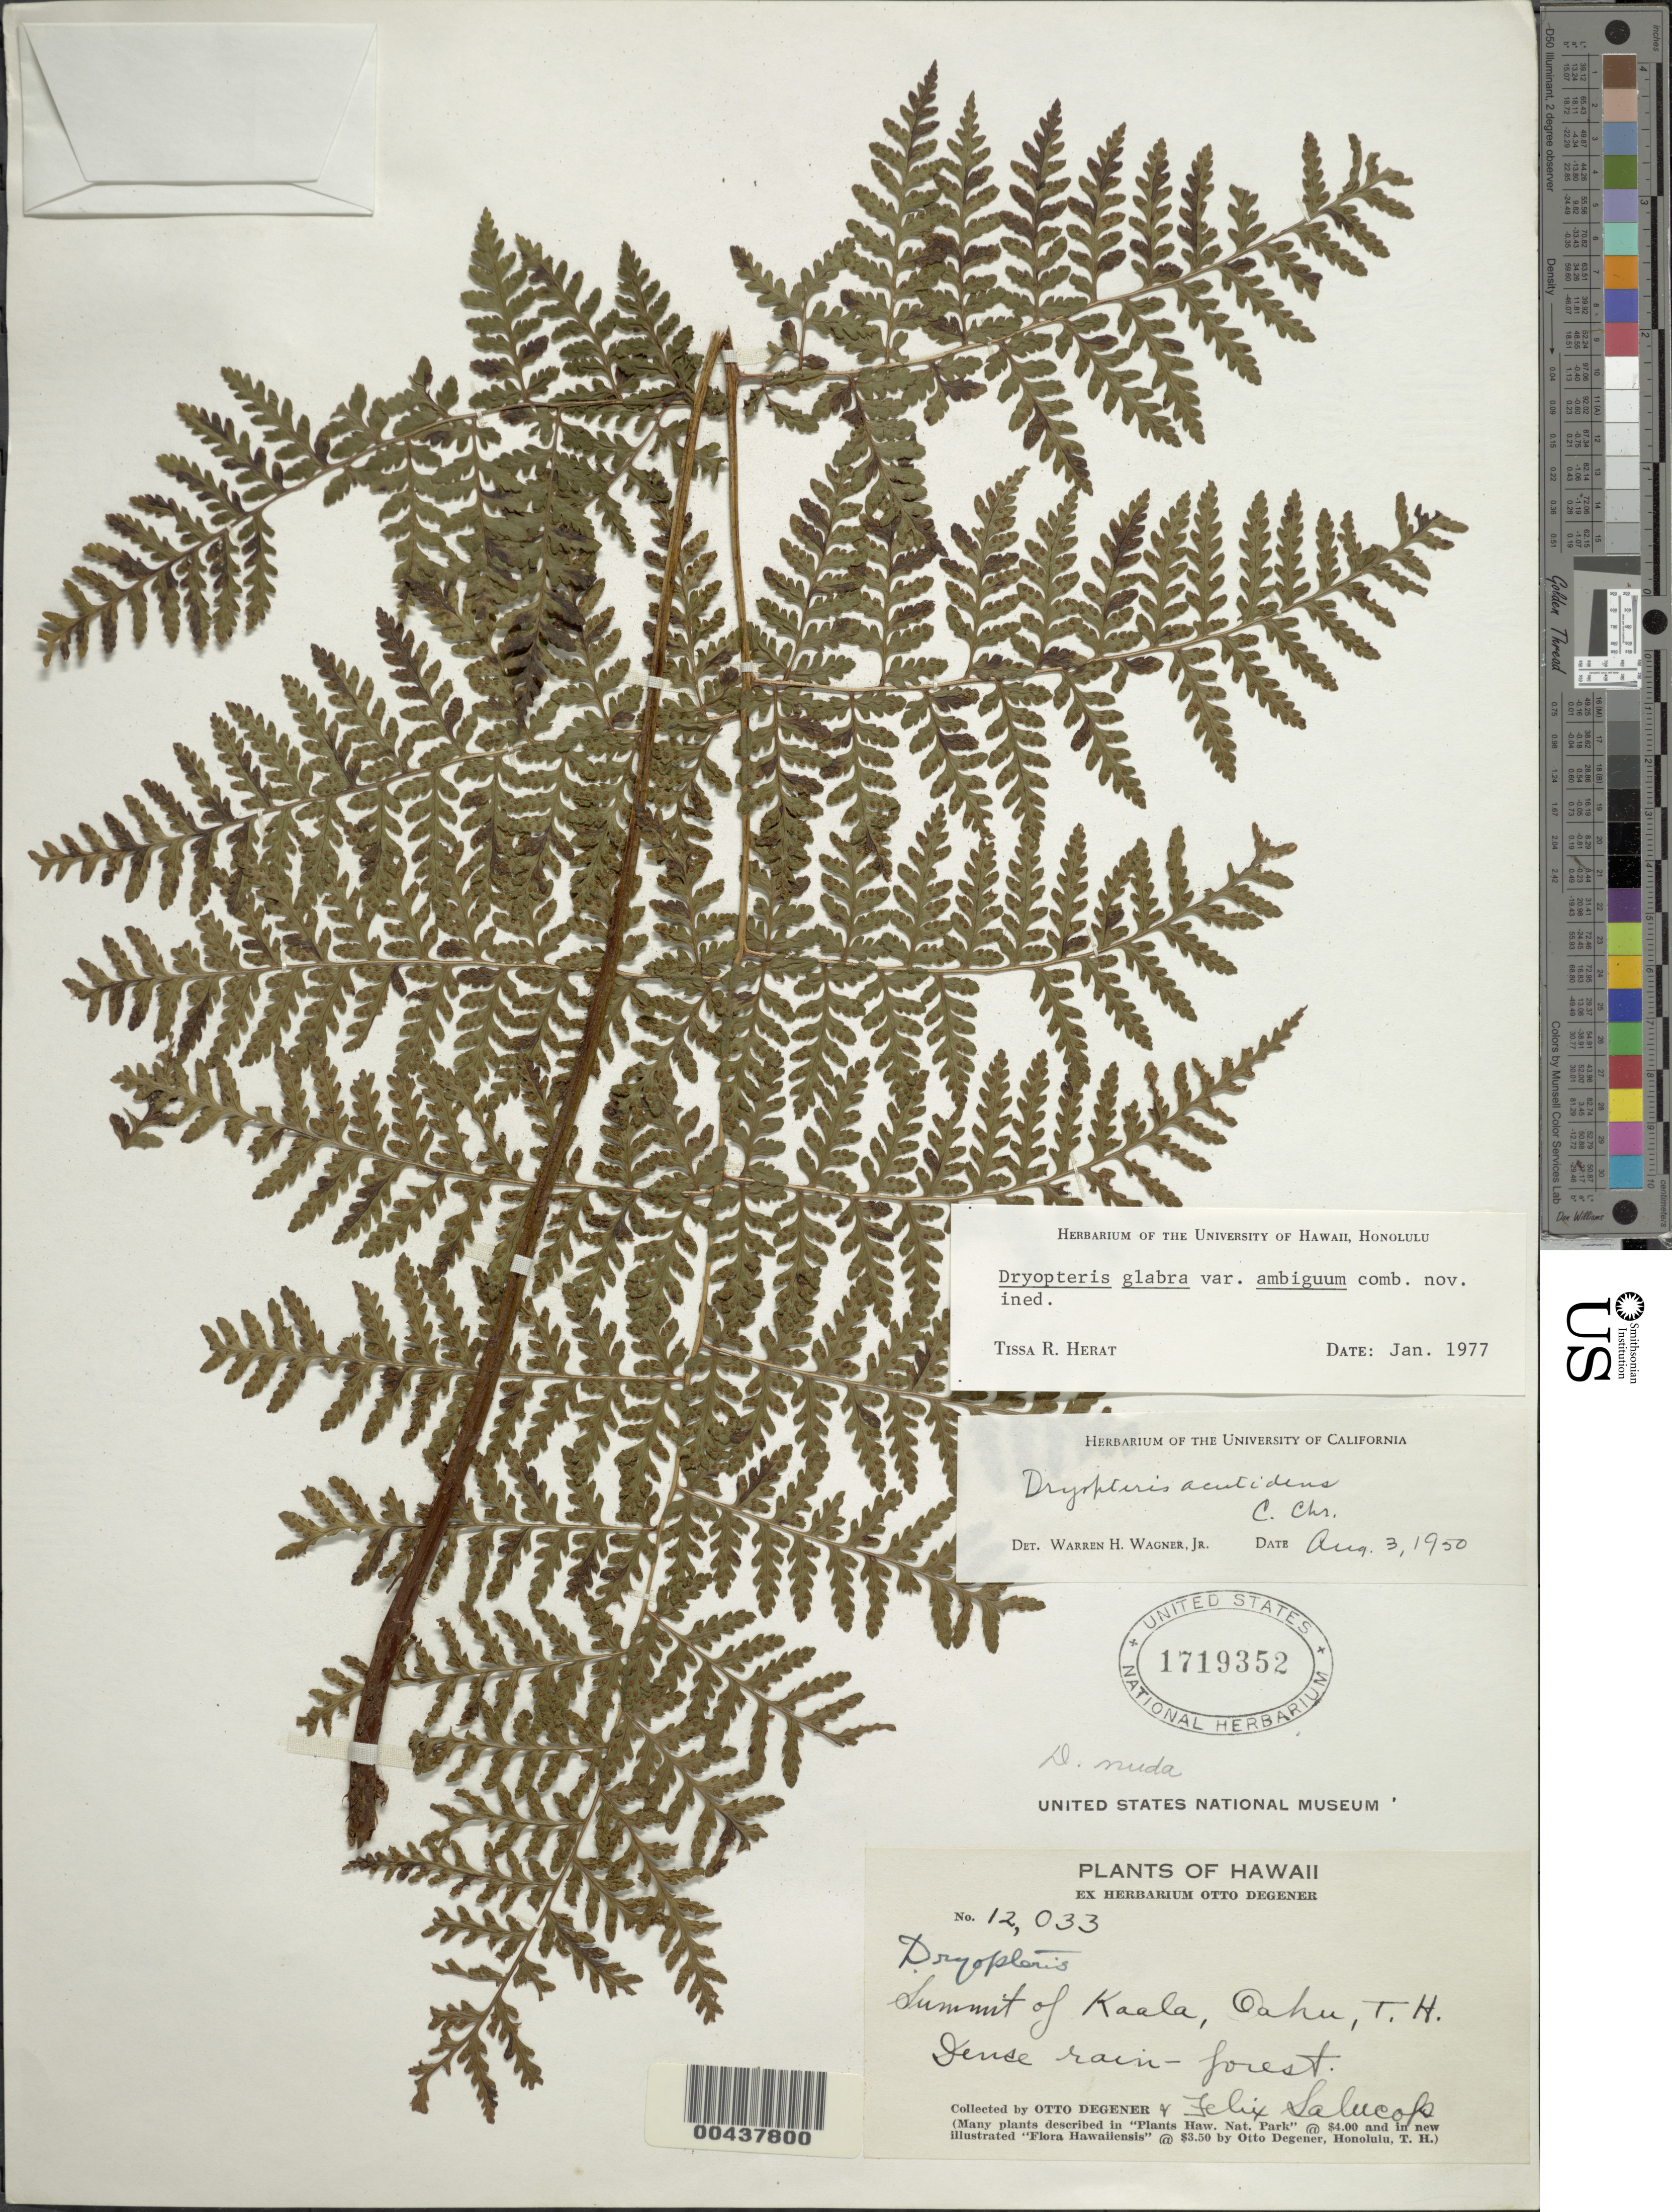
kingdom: Plantae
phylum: Tracheophyta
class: Polypodiopsida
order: Polypodiales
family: Dryopteridaceae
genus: Dryopteris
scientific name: Dryopteris glabra var. nuda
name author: (Underw.) Fraser-Jenk.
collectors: O. Degener & F. Salucop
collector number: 12033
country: United States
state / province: Hawaii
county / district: Honolulu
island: Oahu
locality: Summit of Kaala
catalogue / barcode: US 1719352